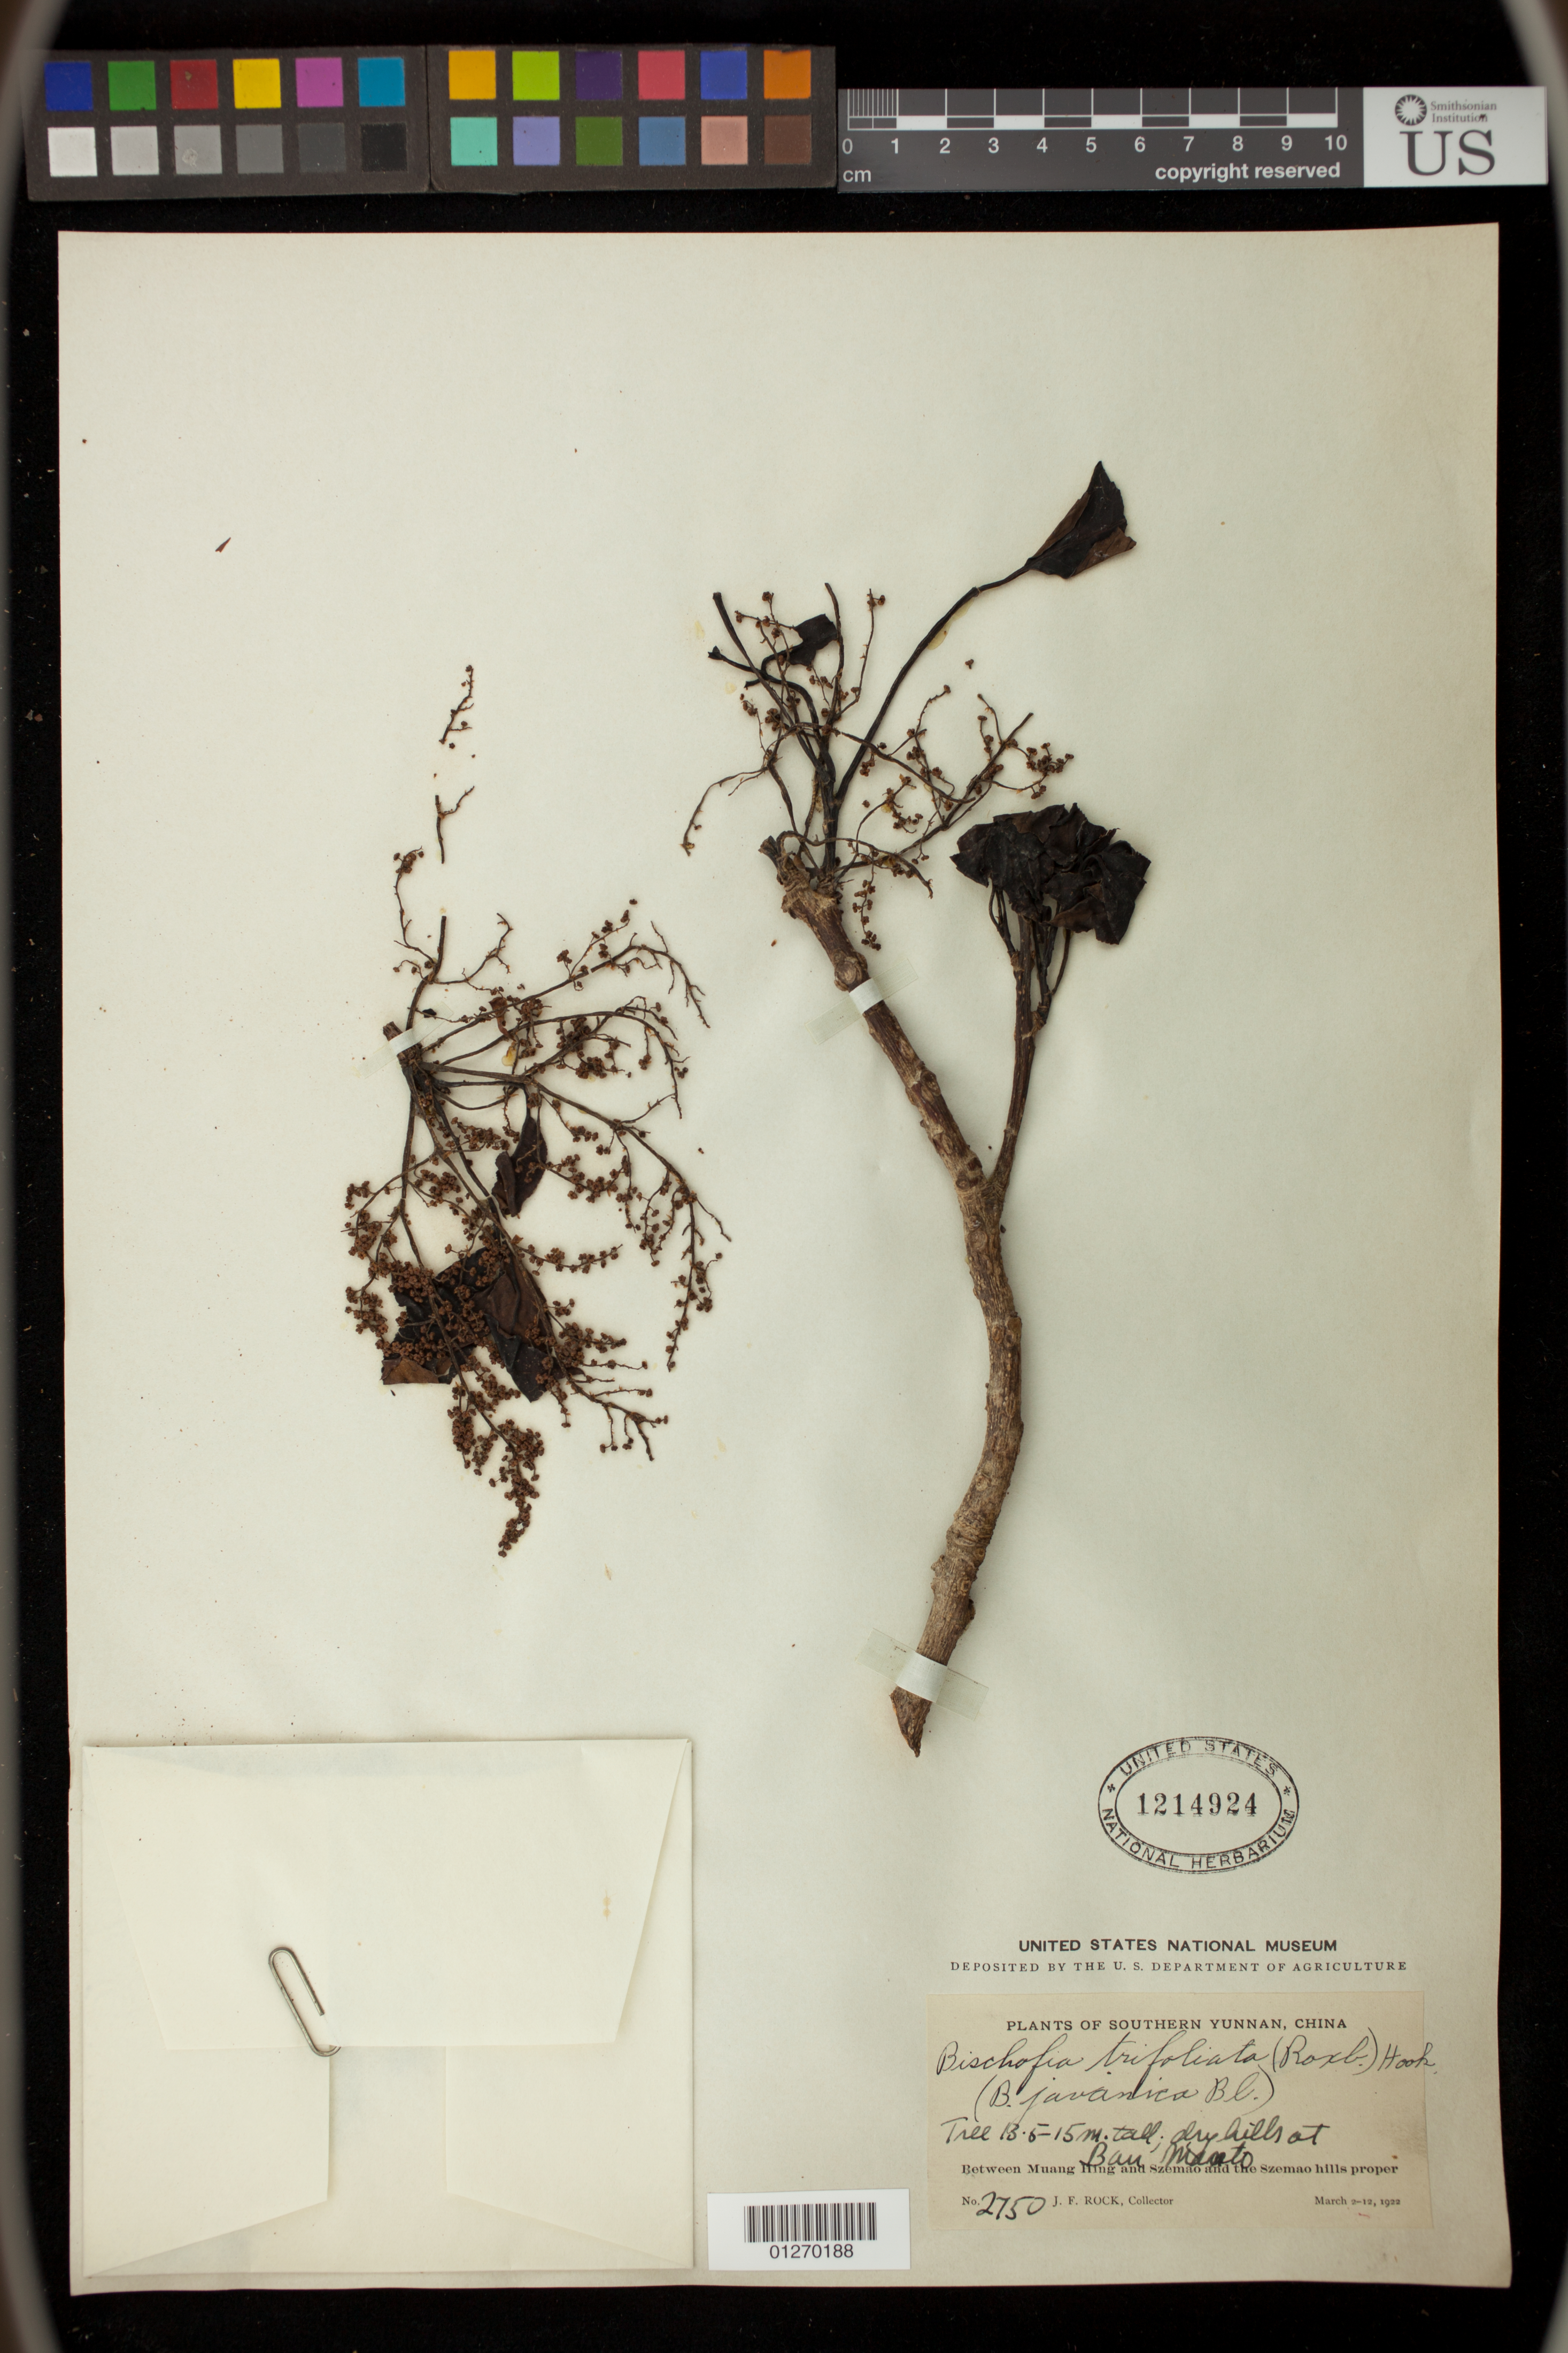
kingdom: Plantae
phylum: Tracheophyta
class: Magnoliopsida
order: Malpighiales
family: Phyllanthaceae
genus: Bischofia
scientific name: Bischofia trifoliata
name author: (Roxb.) Hook.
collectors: J. F. Rock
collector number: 2750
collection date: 1922-03-02/1922-03-12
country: China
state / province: Yunnan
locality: Between Muang Hing and Szemao [Simao]and the Szemao hills proper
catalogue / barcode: US 1214924